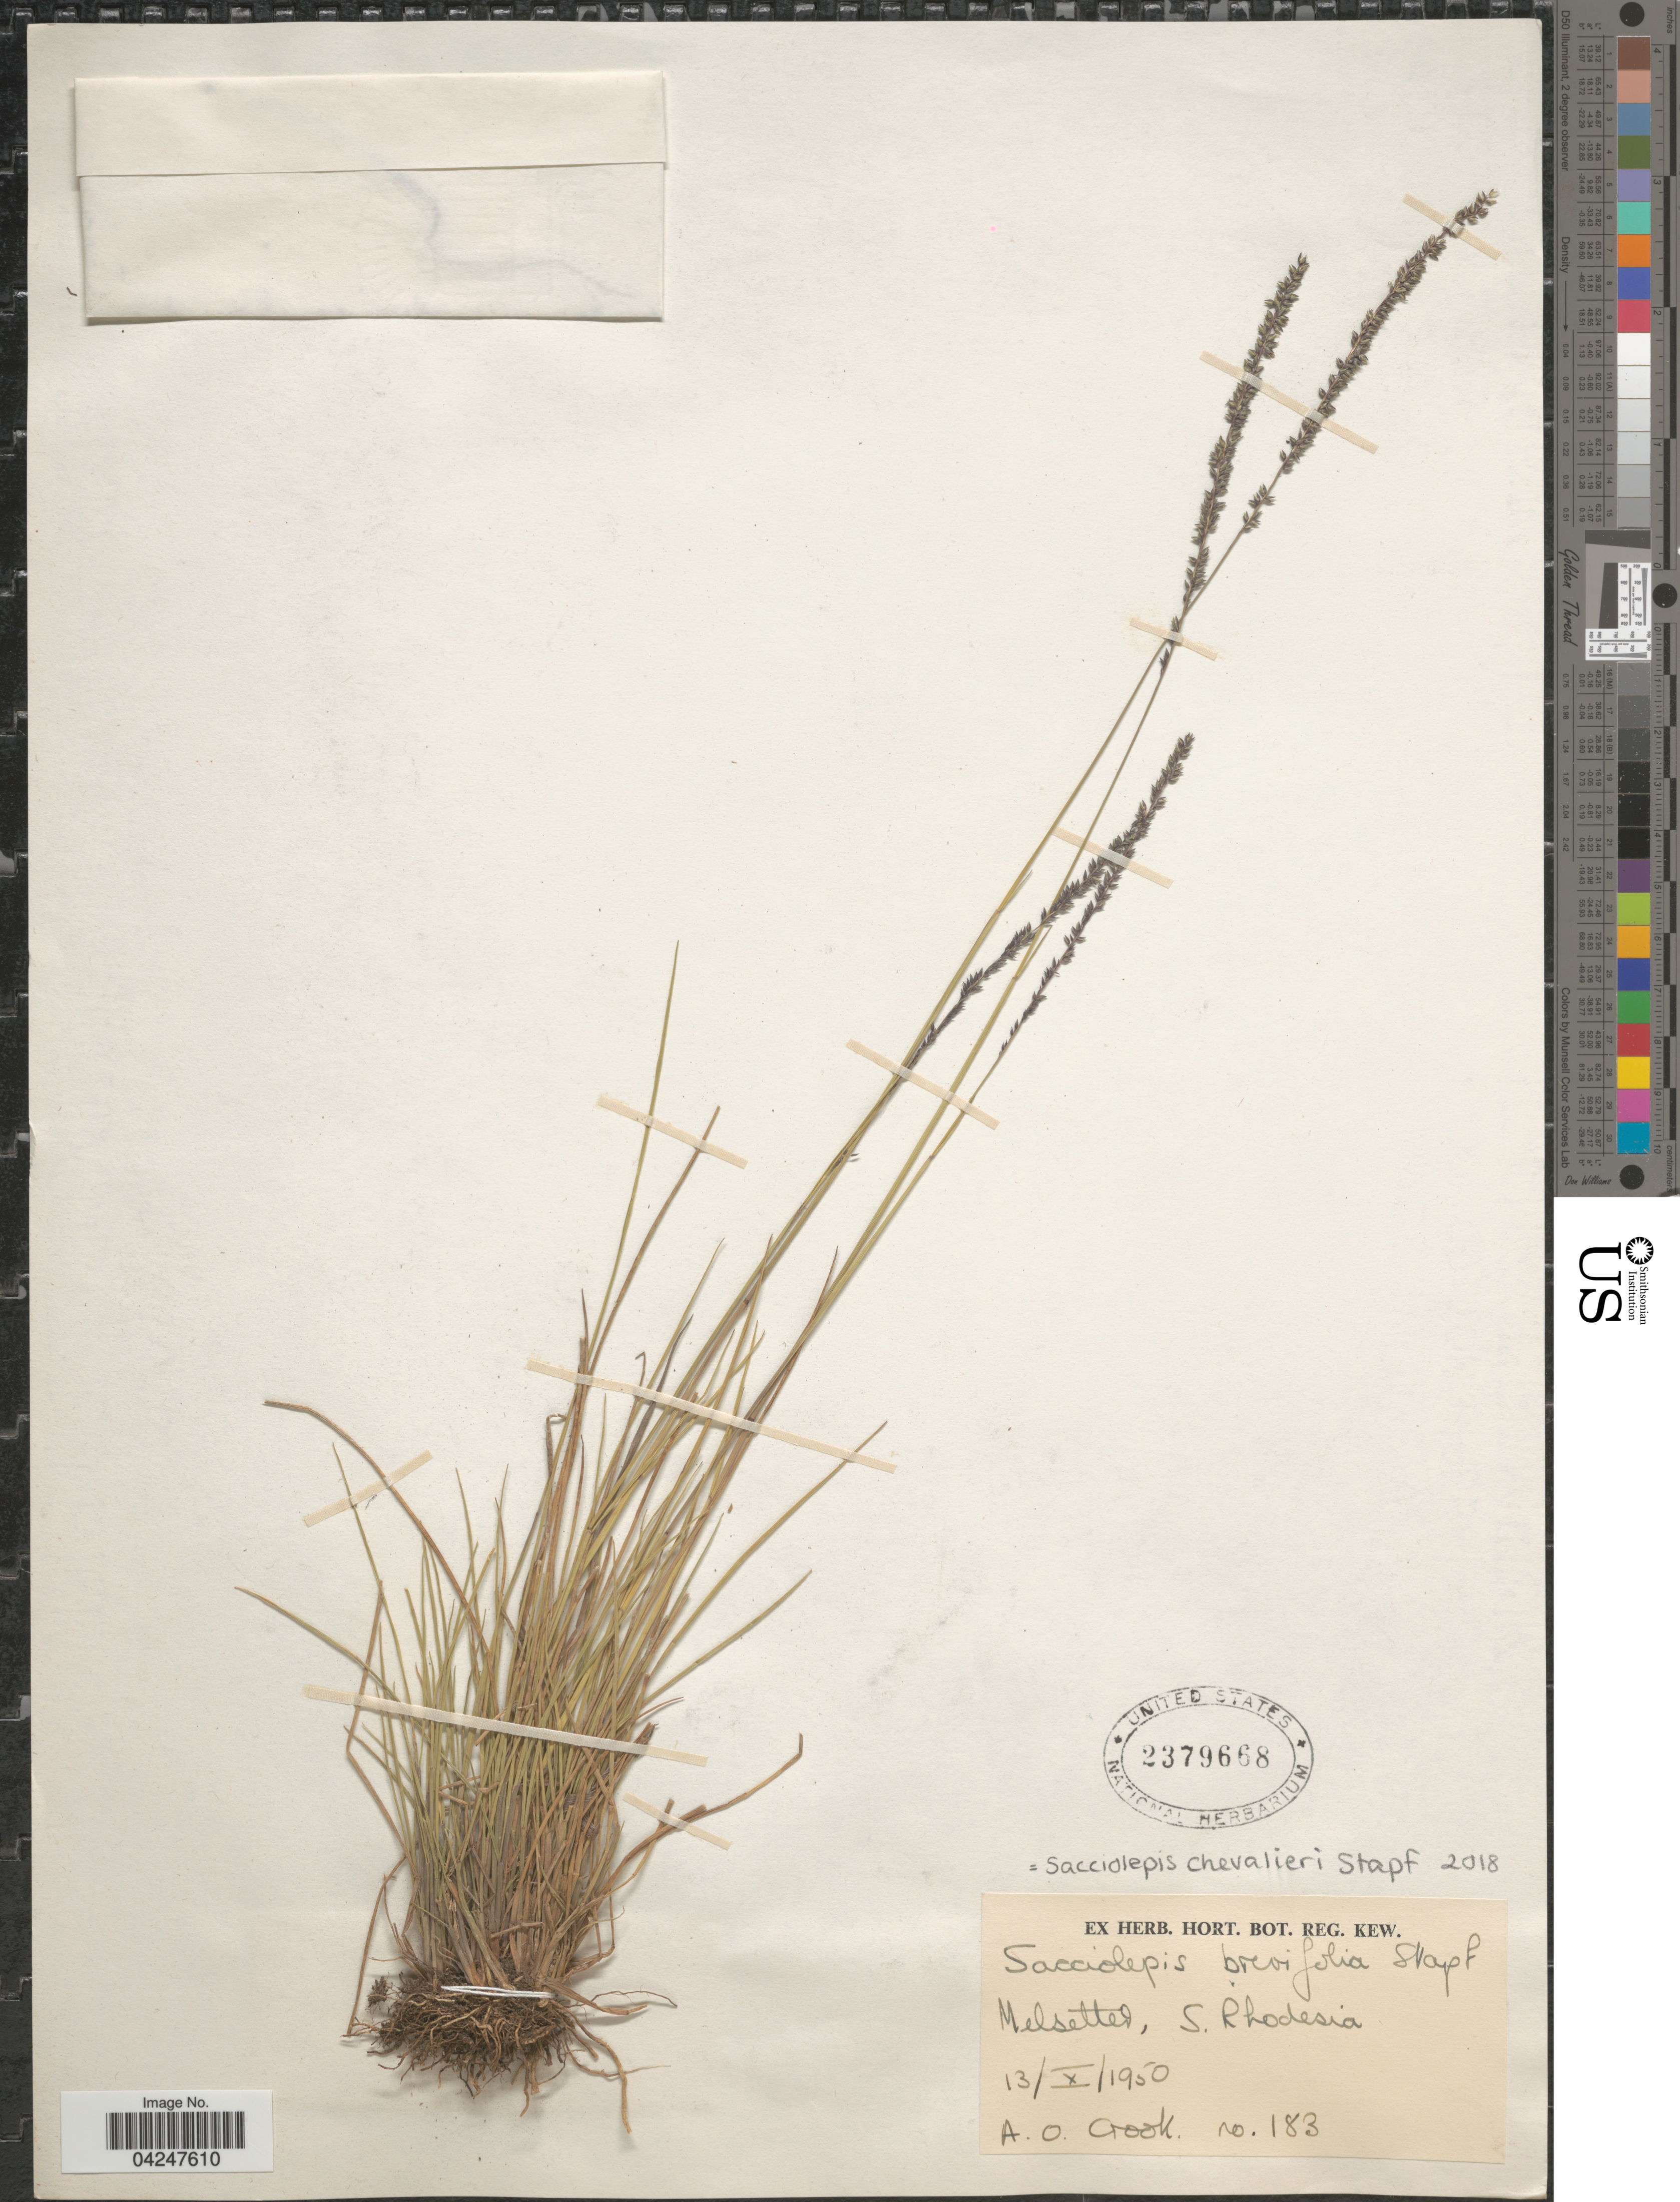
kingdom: Plantae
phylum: Tracheophyta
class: Liliopsida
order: Poales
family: Poaceae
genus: Sacciolepis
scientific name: Sacciolepis chevalieri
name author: Stapf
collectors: A. Crook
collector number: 183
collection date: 1950-10-13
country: Zimbabwe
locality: Melsetted, S. Rhodesia.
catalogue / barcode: US 2379668